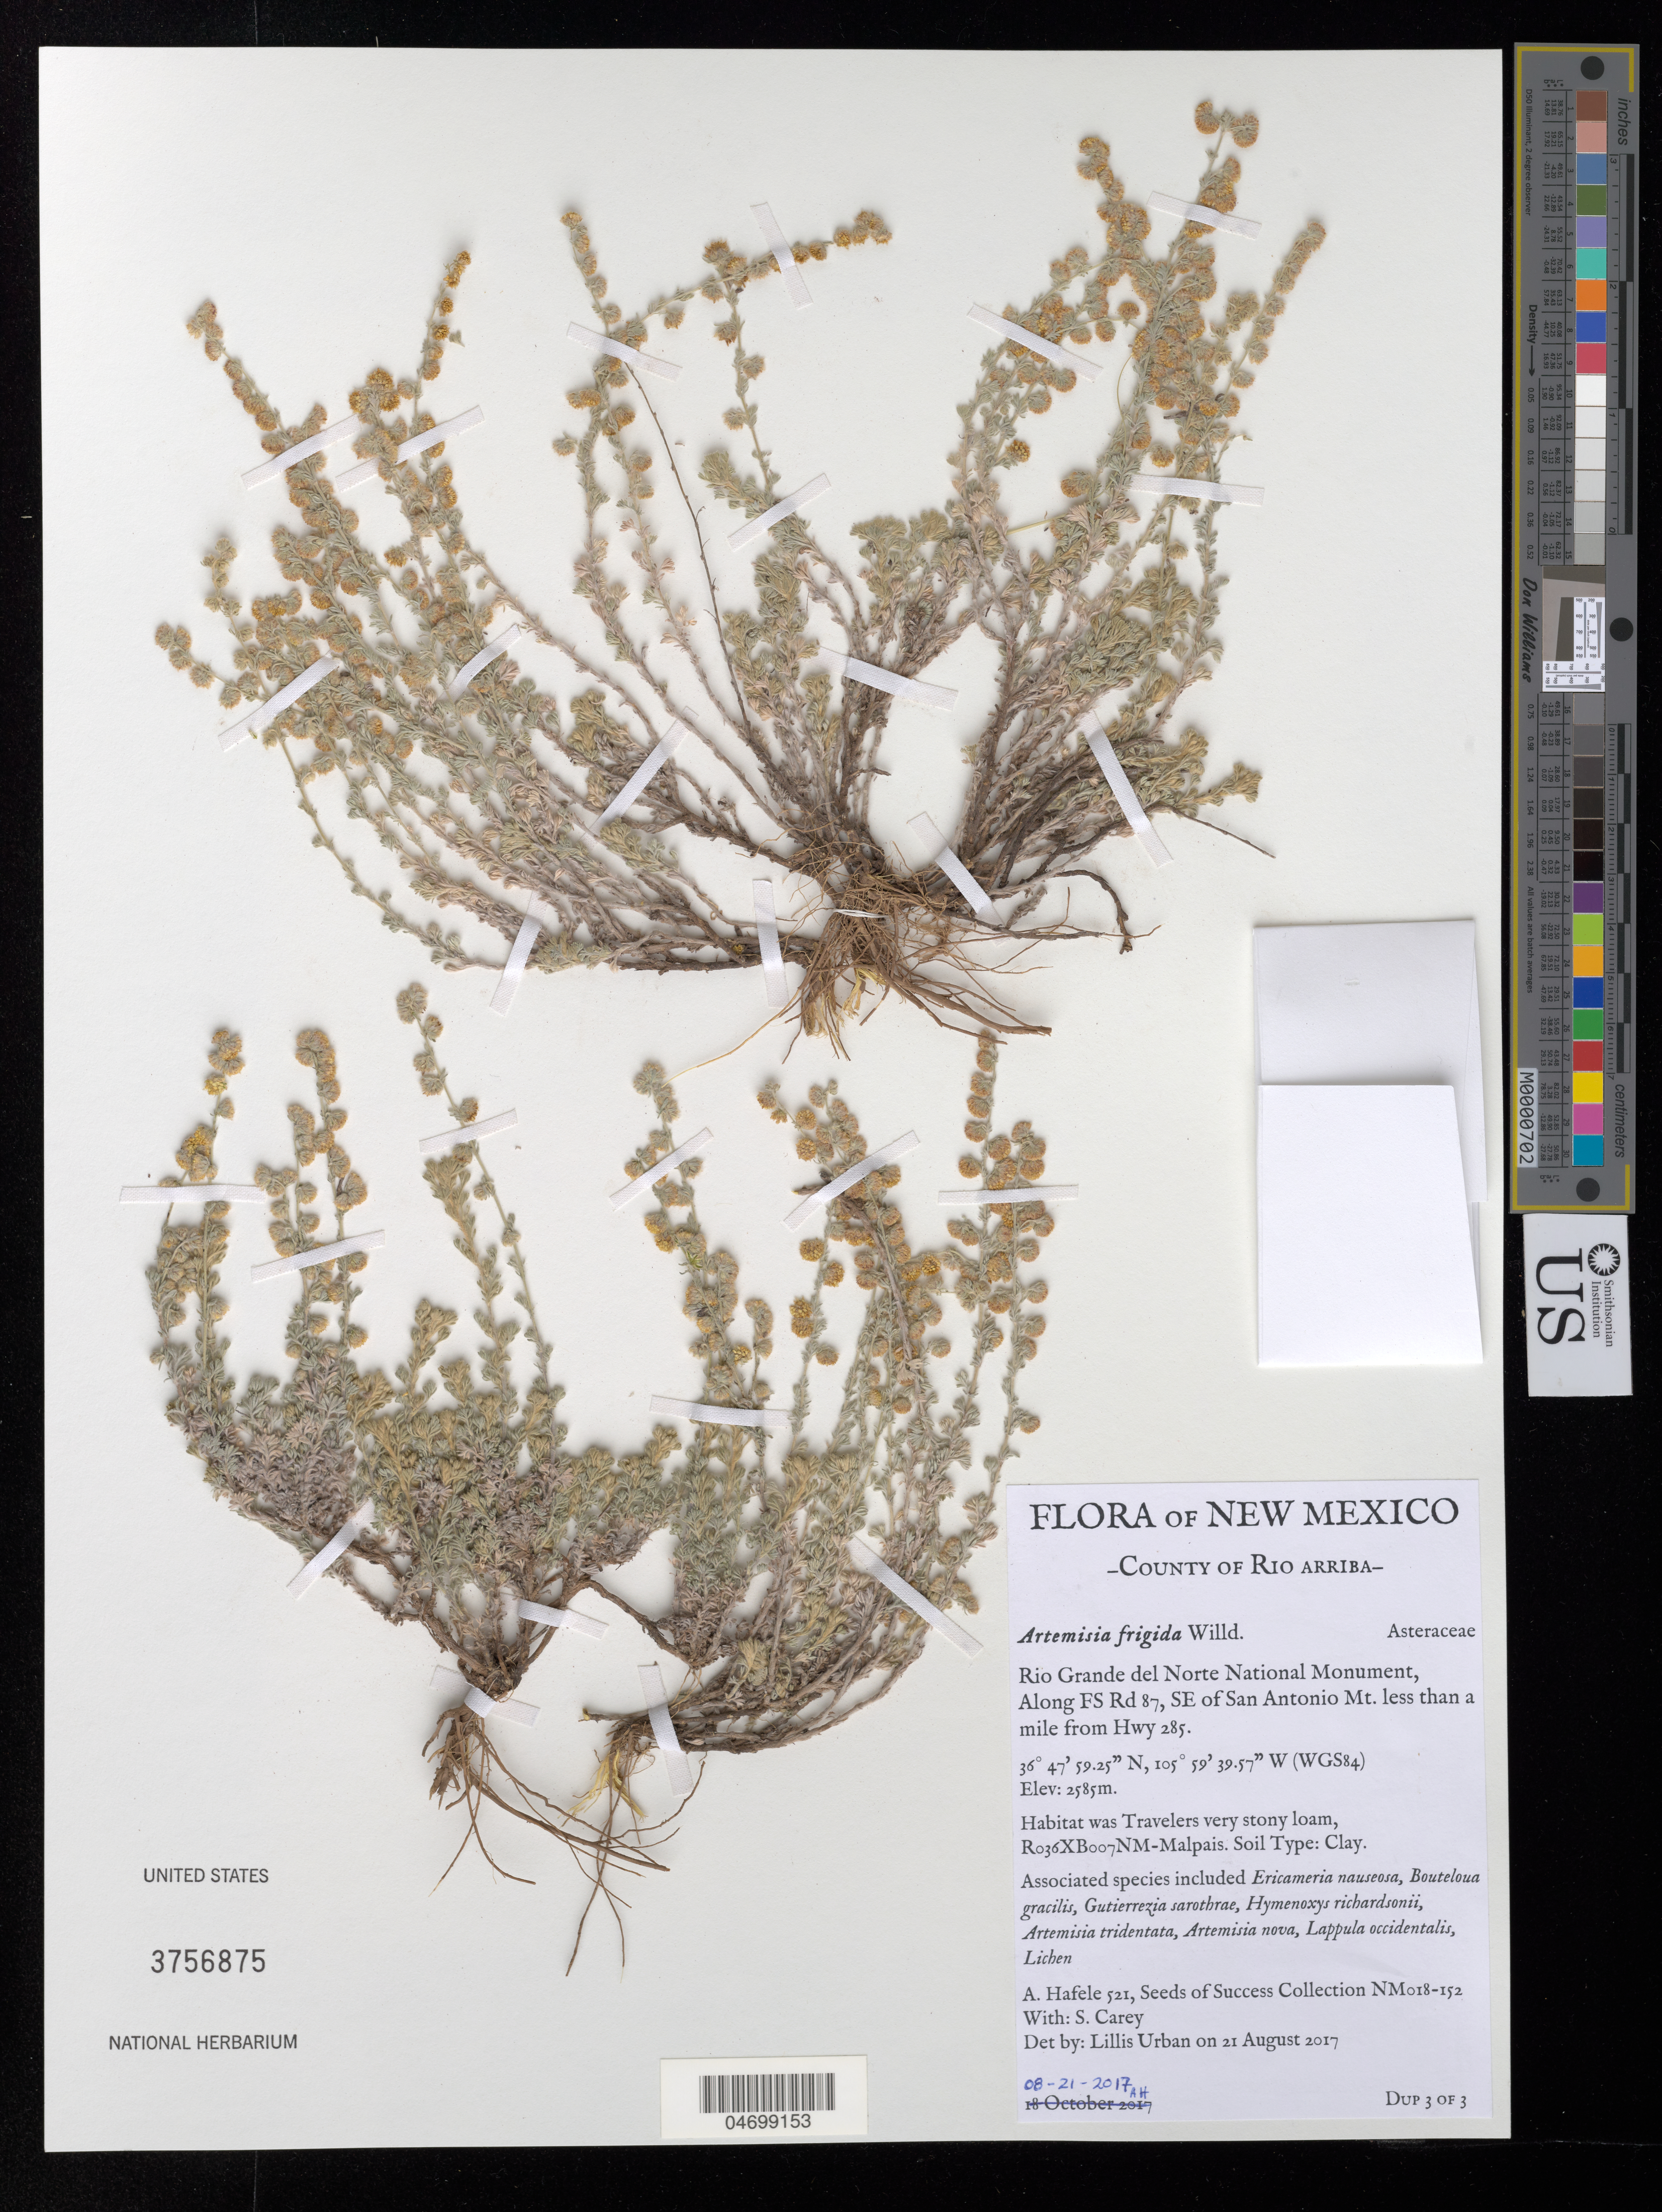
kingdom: Plantae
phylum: Tracheophyta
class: Magnoliopsida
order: Asterales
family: Asteraceae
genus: Artemisia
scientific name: Artemisia frigida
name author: Willd.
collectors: A. Hafele & S. Carey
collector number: NM018-152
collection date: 2017-08-21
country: United States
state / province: New Mexico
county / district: Rio Arriba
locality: Rio Grande del Norte National Monument, Along FS Rd 87, SE of San Antonio Mt.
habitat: Travelers very stony loam, R036XB007NM-Malpais. Clay. With Ericameria nauseosa, Bouteloua gracilis, Artemisia nova, etc.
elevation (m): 2585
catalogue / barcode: US 3756875